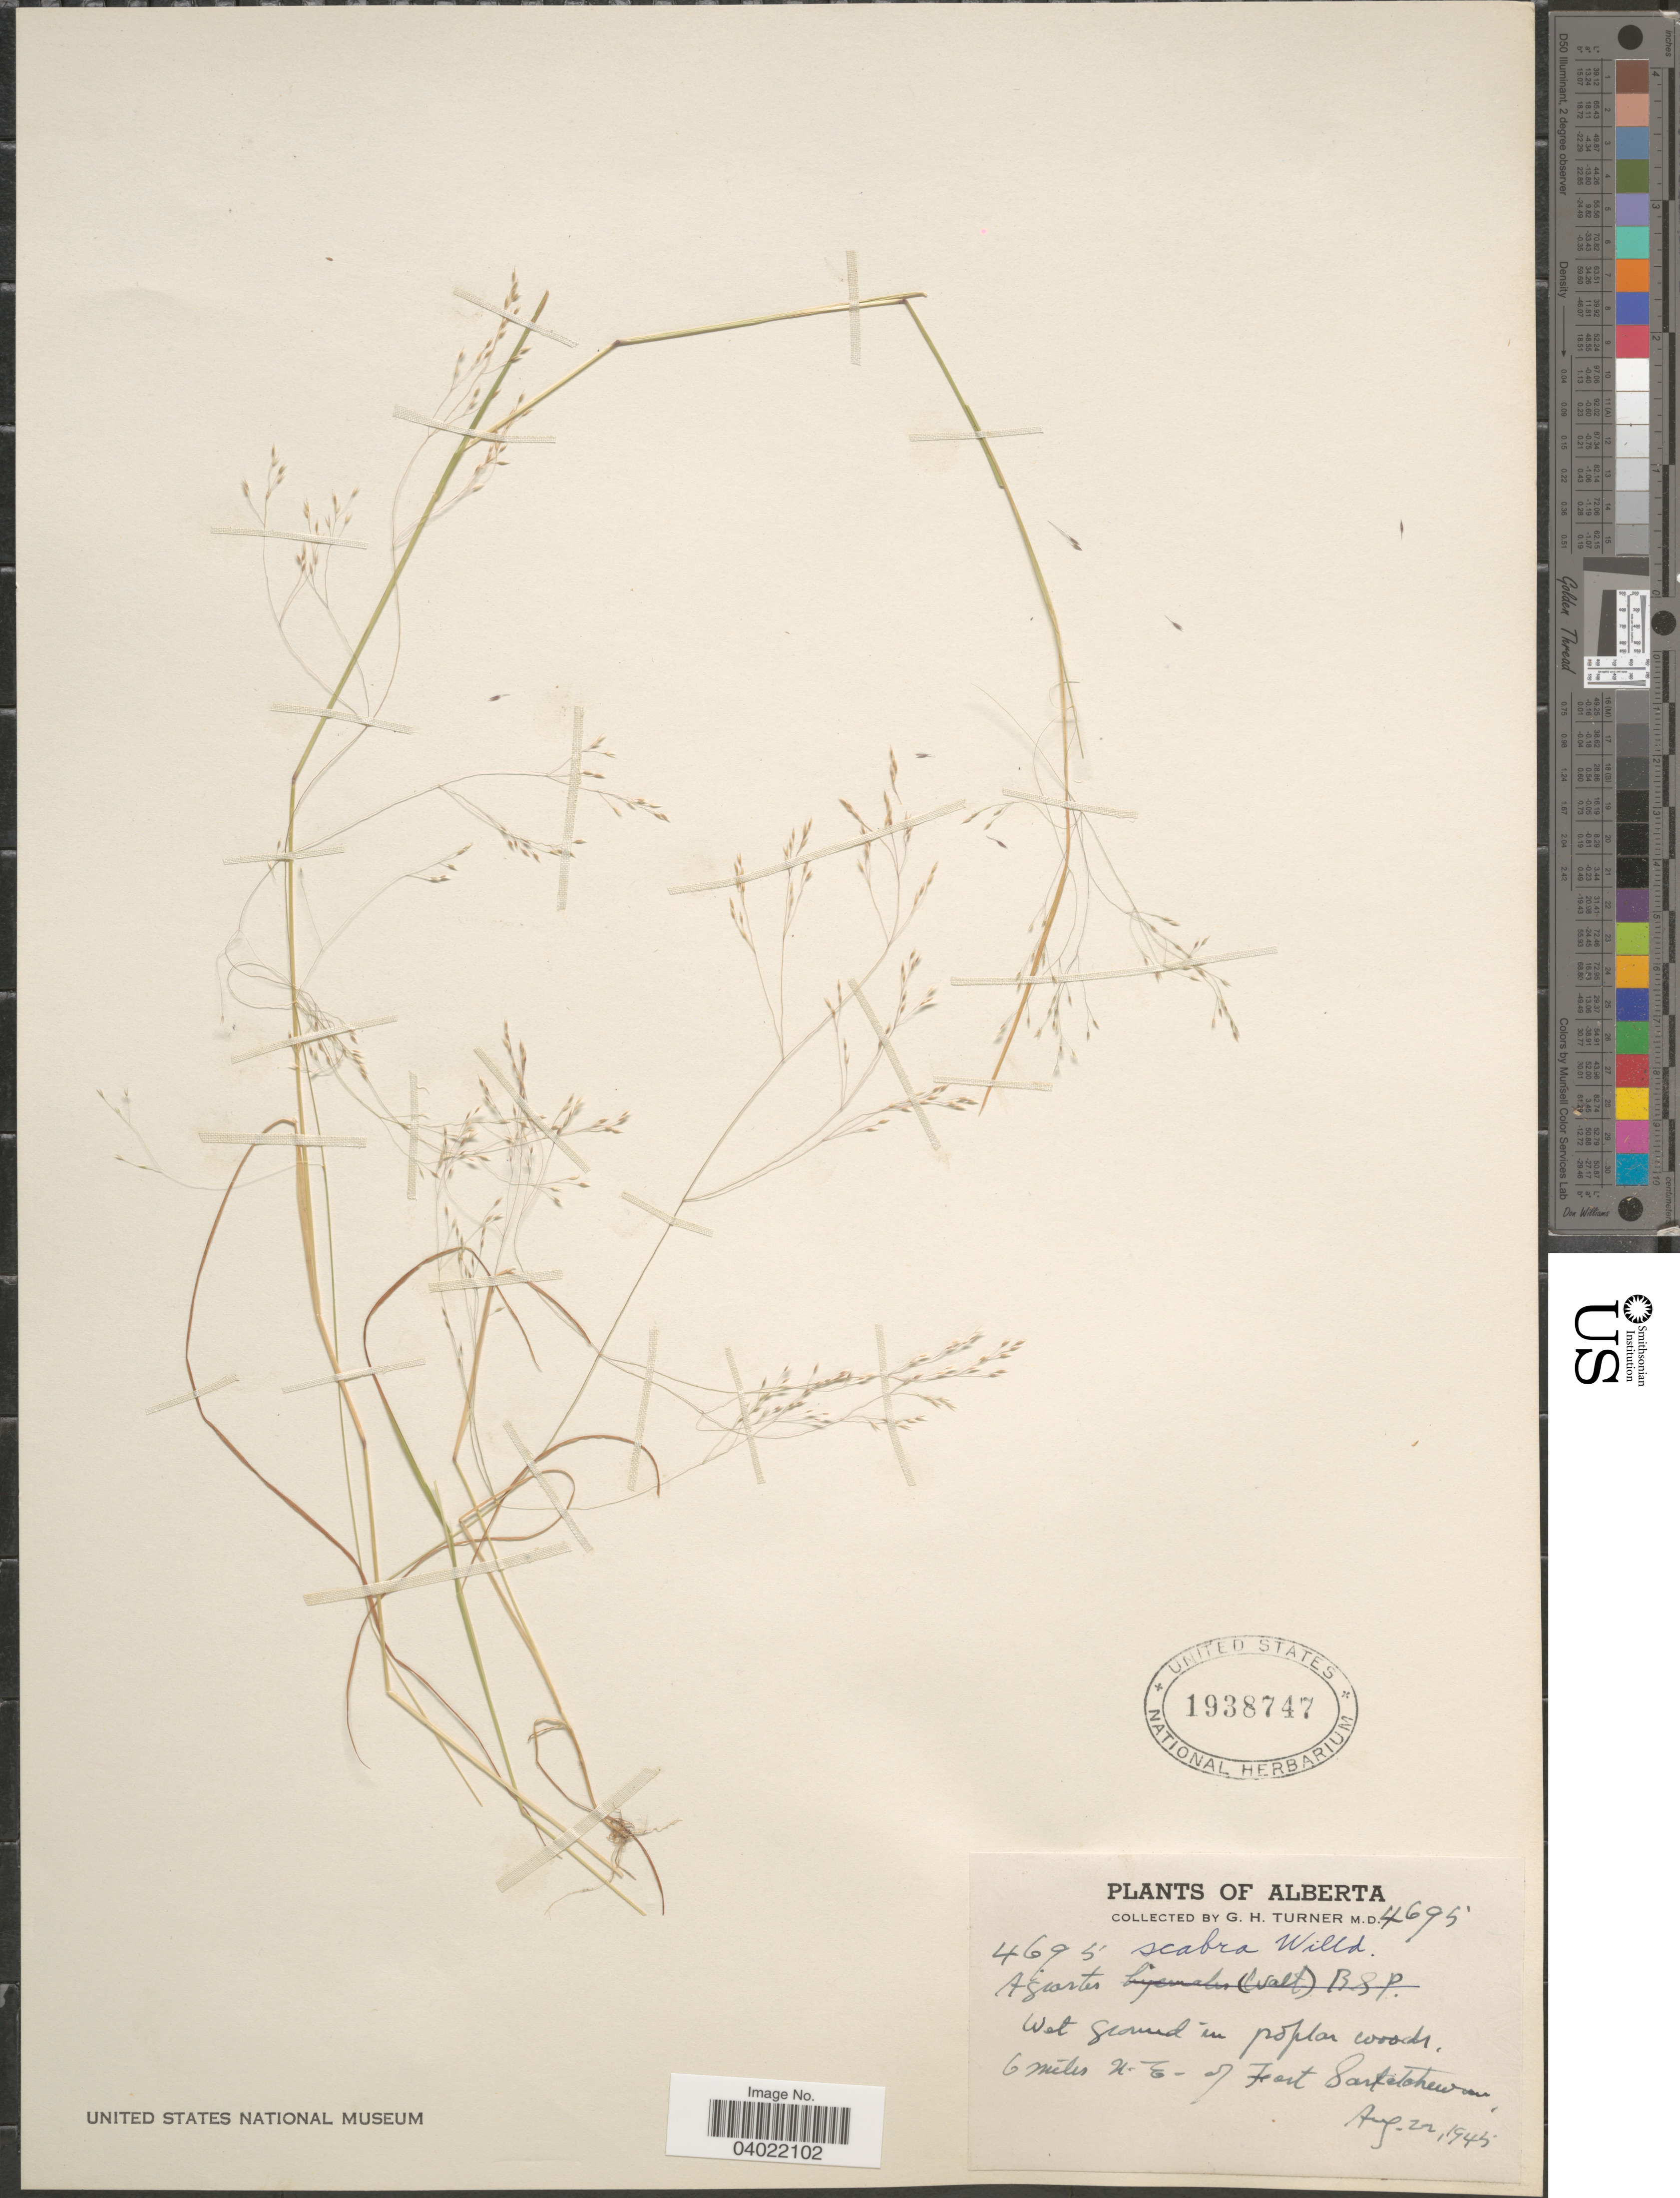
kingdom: Plantae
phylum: Tracheophyta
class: Liliopsida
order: Poales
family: Poaceae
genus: Agrostis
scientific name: Agrostis scabra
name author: Willd.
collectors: G. H. Turner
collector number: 4695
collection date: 1945-08-22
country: Canada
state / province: Alberta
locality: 6 miles N.E. of Fort Saskatchewan.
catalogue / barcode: US 1938747